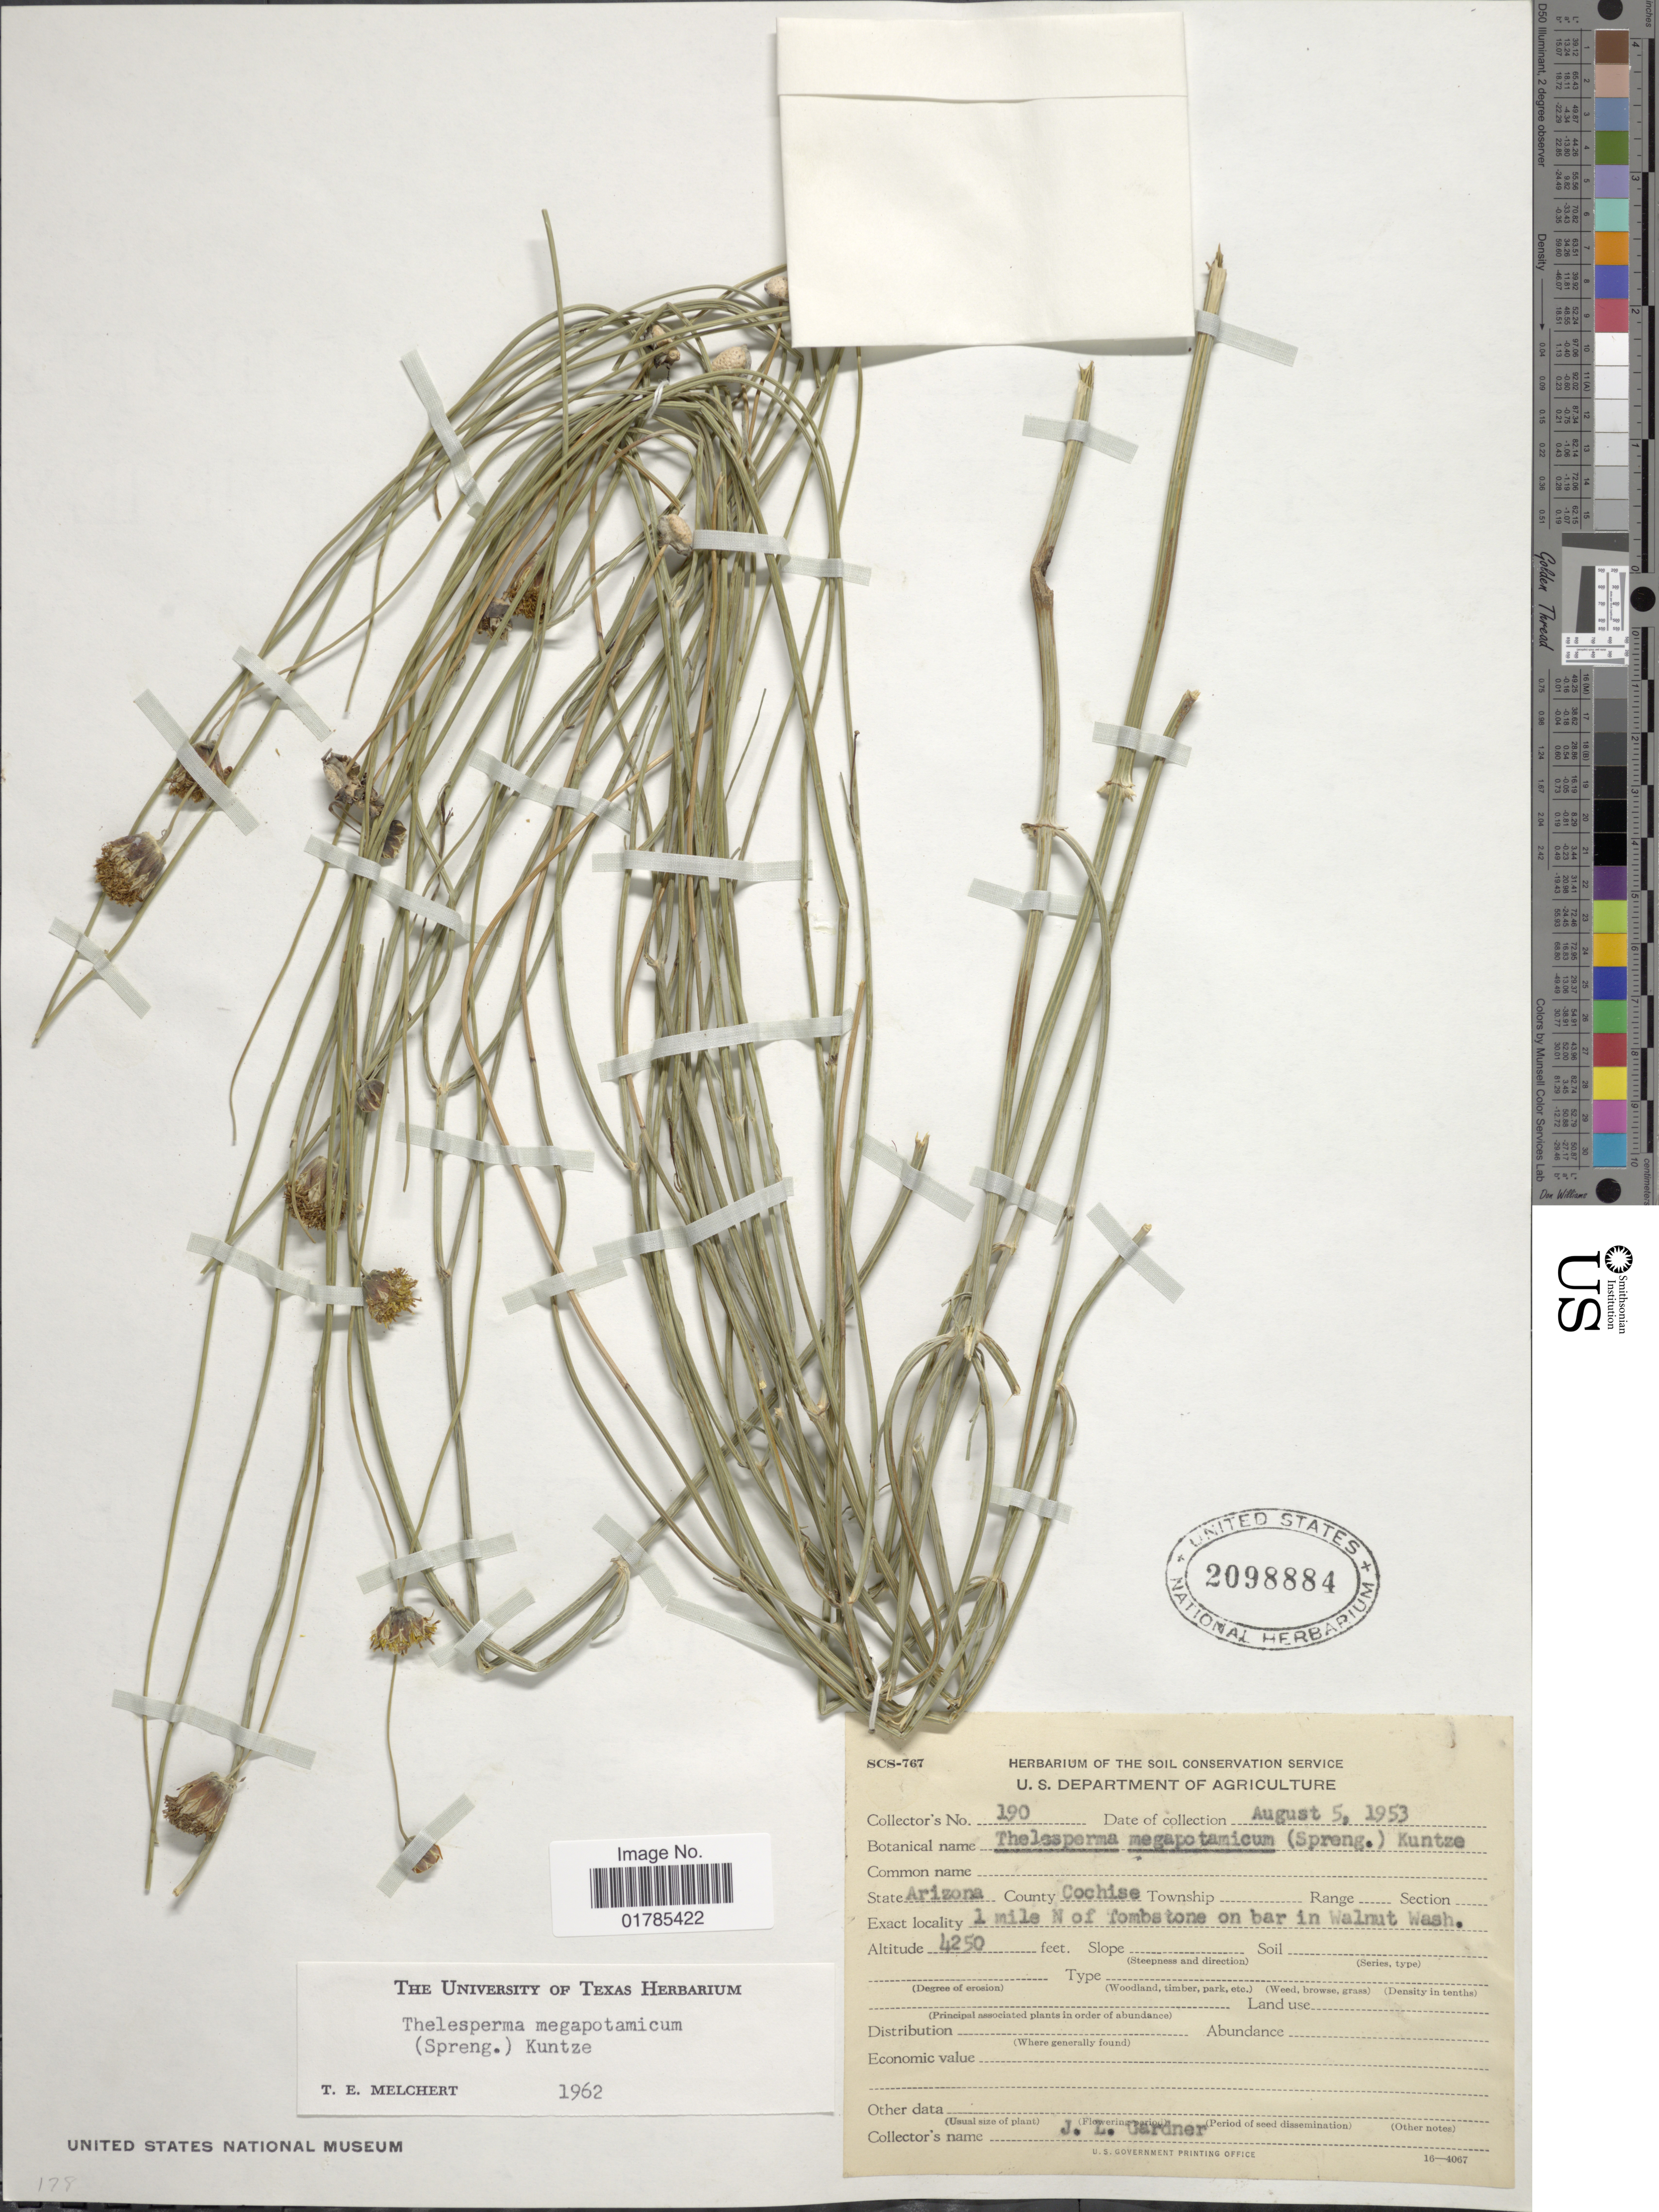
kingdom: Plantae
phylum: Tracheophyta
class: Magnoliopsida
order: Asterales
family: Asteraceae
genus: Thelesperma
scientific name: Thelesperma megapotamicum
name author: (Spreng.) Herter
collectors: J. L. Gardner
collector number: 190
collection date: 1953-08-05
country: United States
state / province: Arizona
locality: County Cochise. 1 mile N of Tombstone on bar in Walnut Wash.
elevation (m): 1295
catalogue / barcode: US 2098884